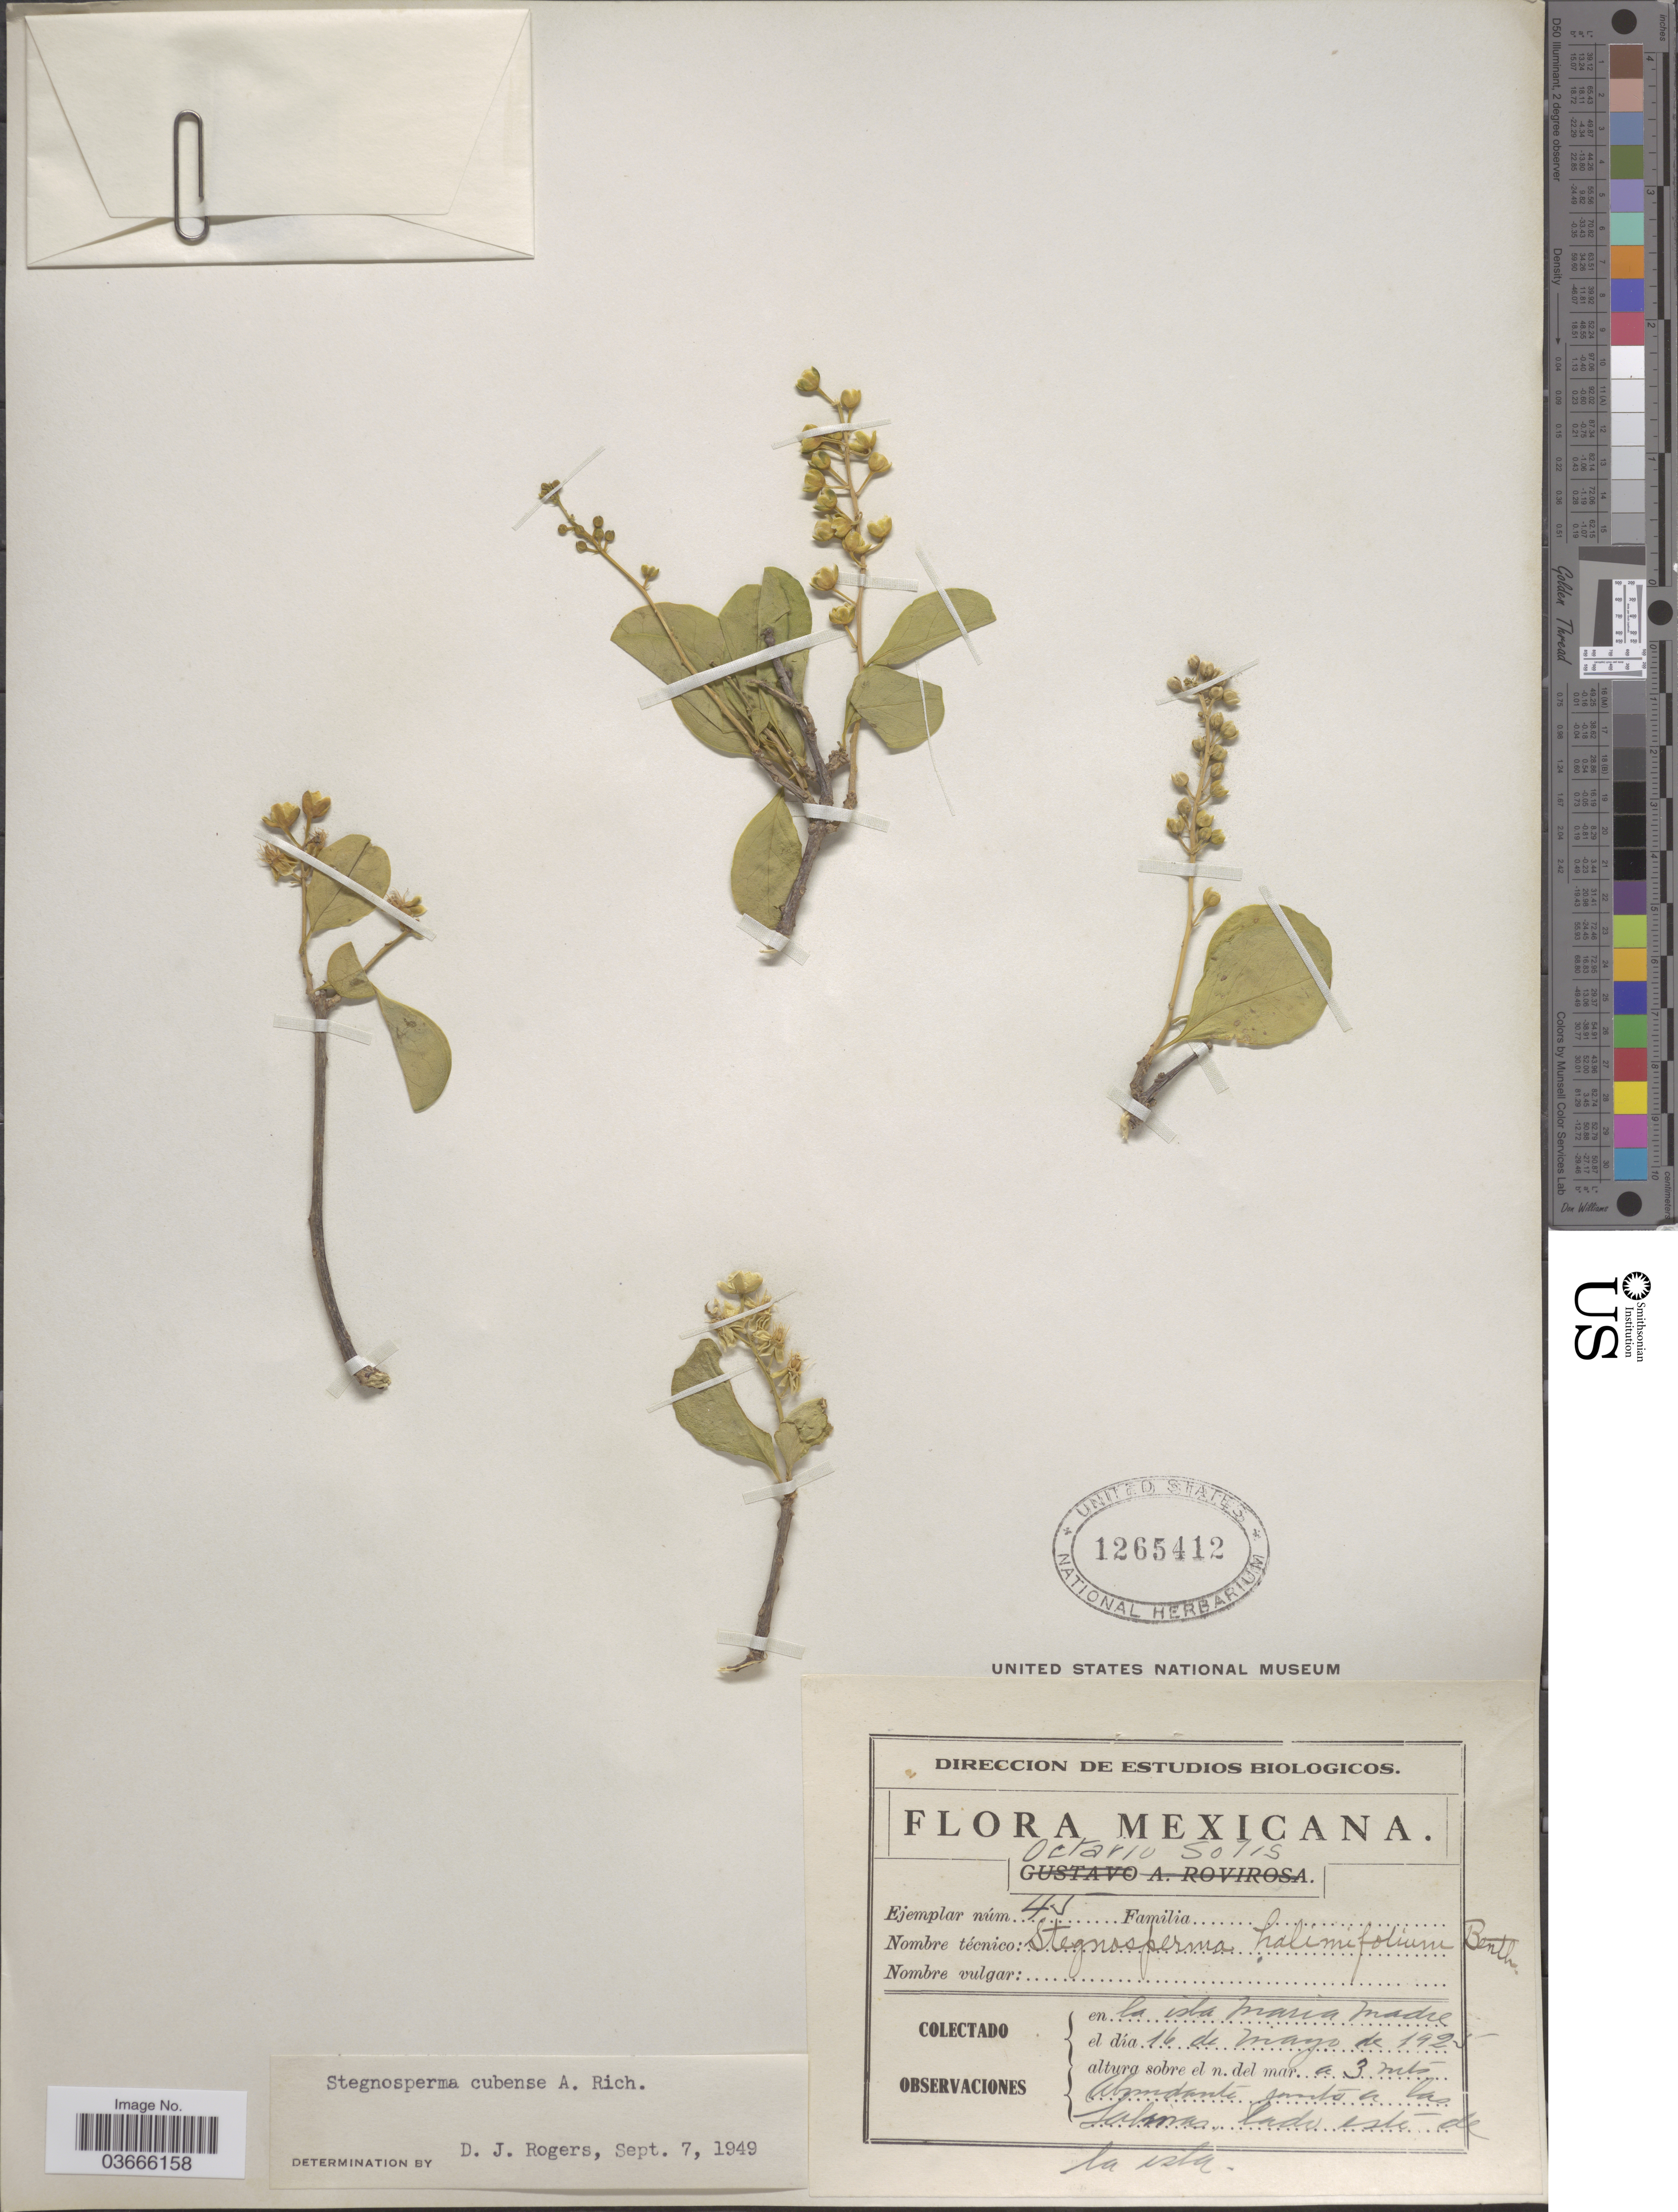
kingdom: Plantae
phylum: Tracheophyta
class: Magnoliopsida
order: Caryophyllales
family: Stegnospermataceae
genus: Stegnosperma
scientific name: Stegnosperma cubense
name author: A. Rich.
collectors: O. Solis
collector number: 45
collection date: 1925-05-16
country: Mexico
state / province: Nayarit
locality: La isla Maria Madre. Abundante junto a las Salinas lado este de la isla.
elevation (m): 3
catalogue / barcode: US 1265412